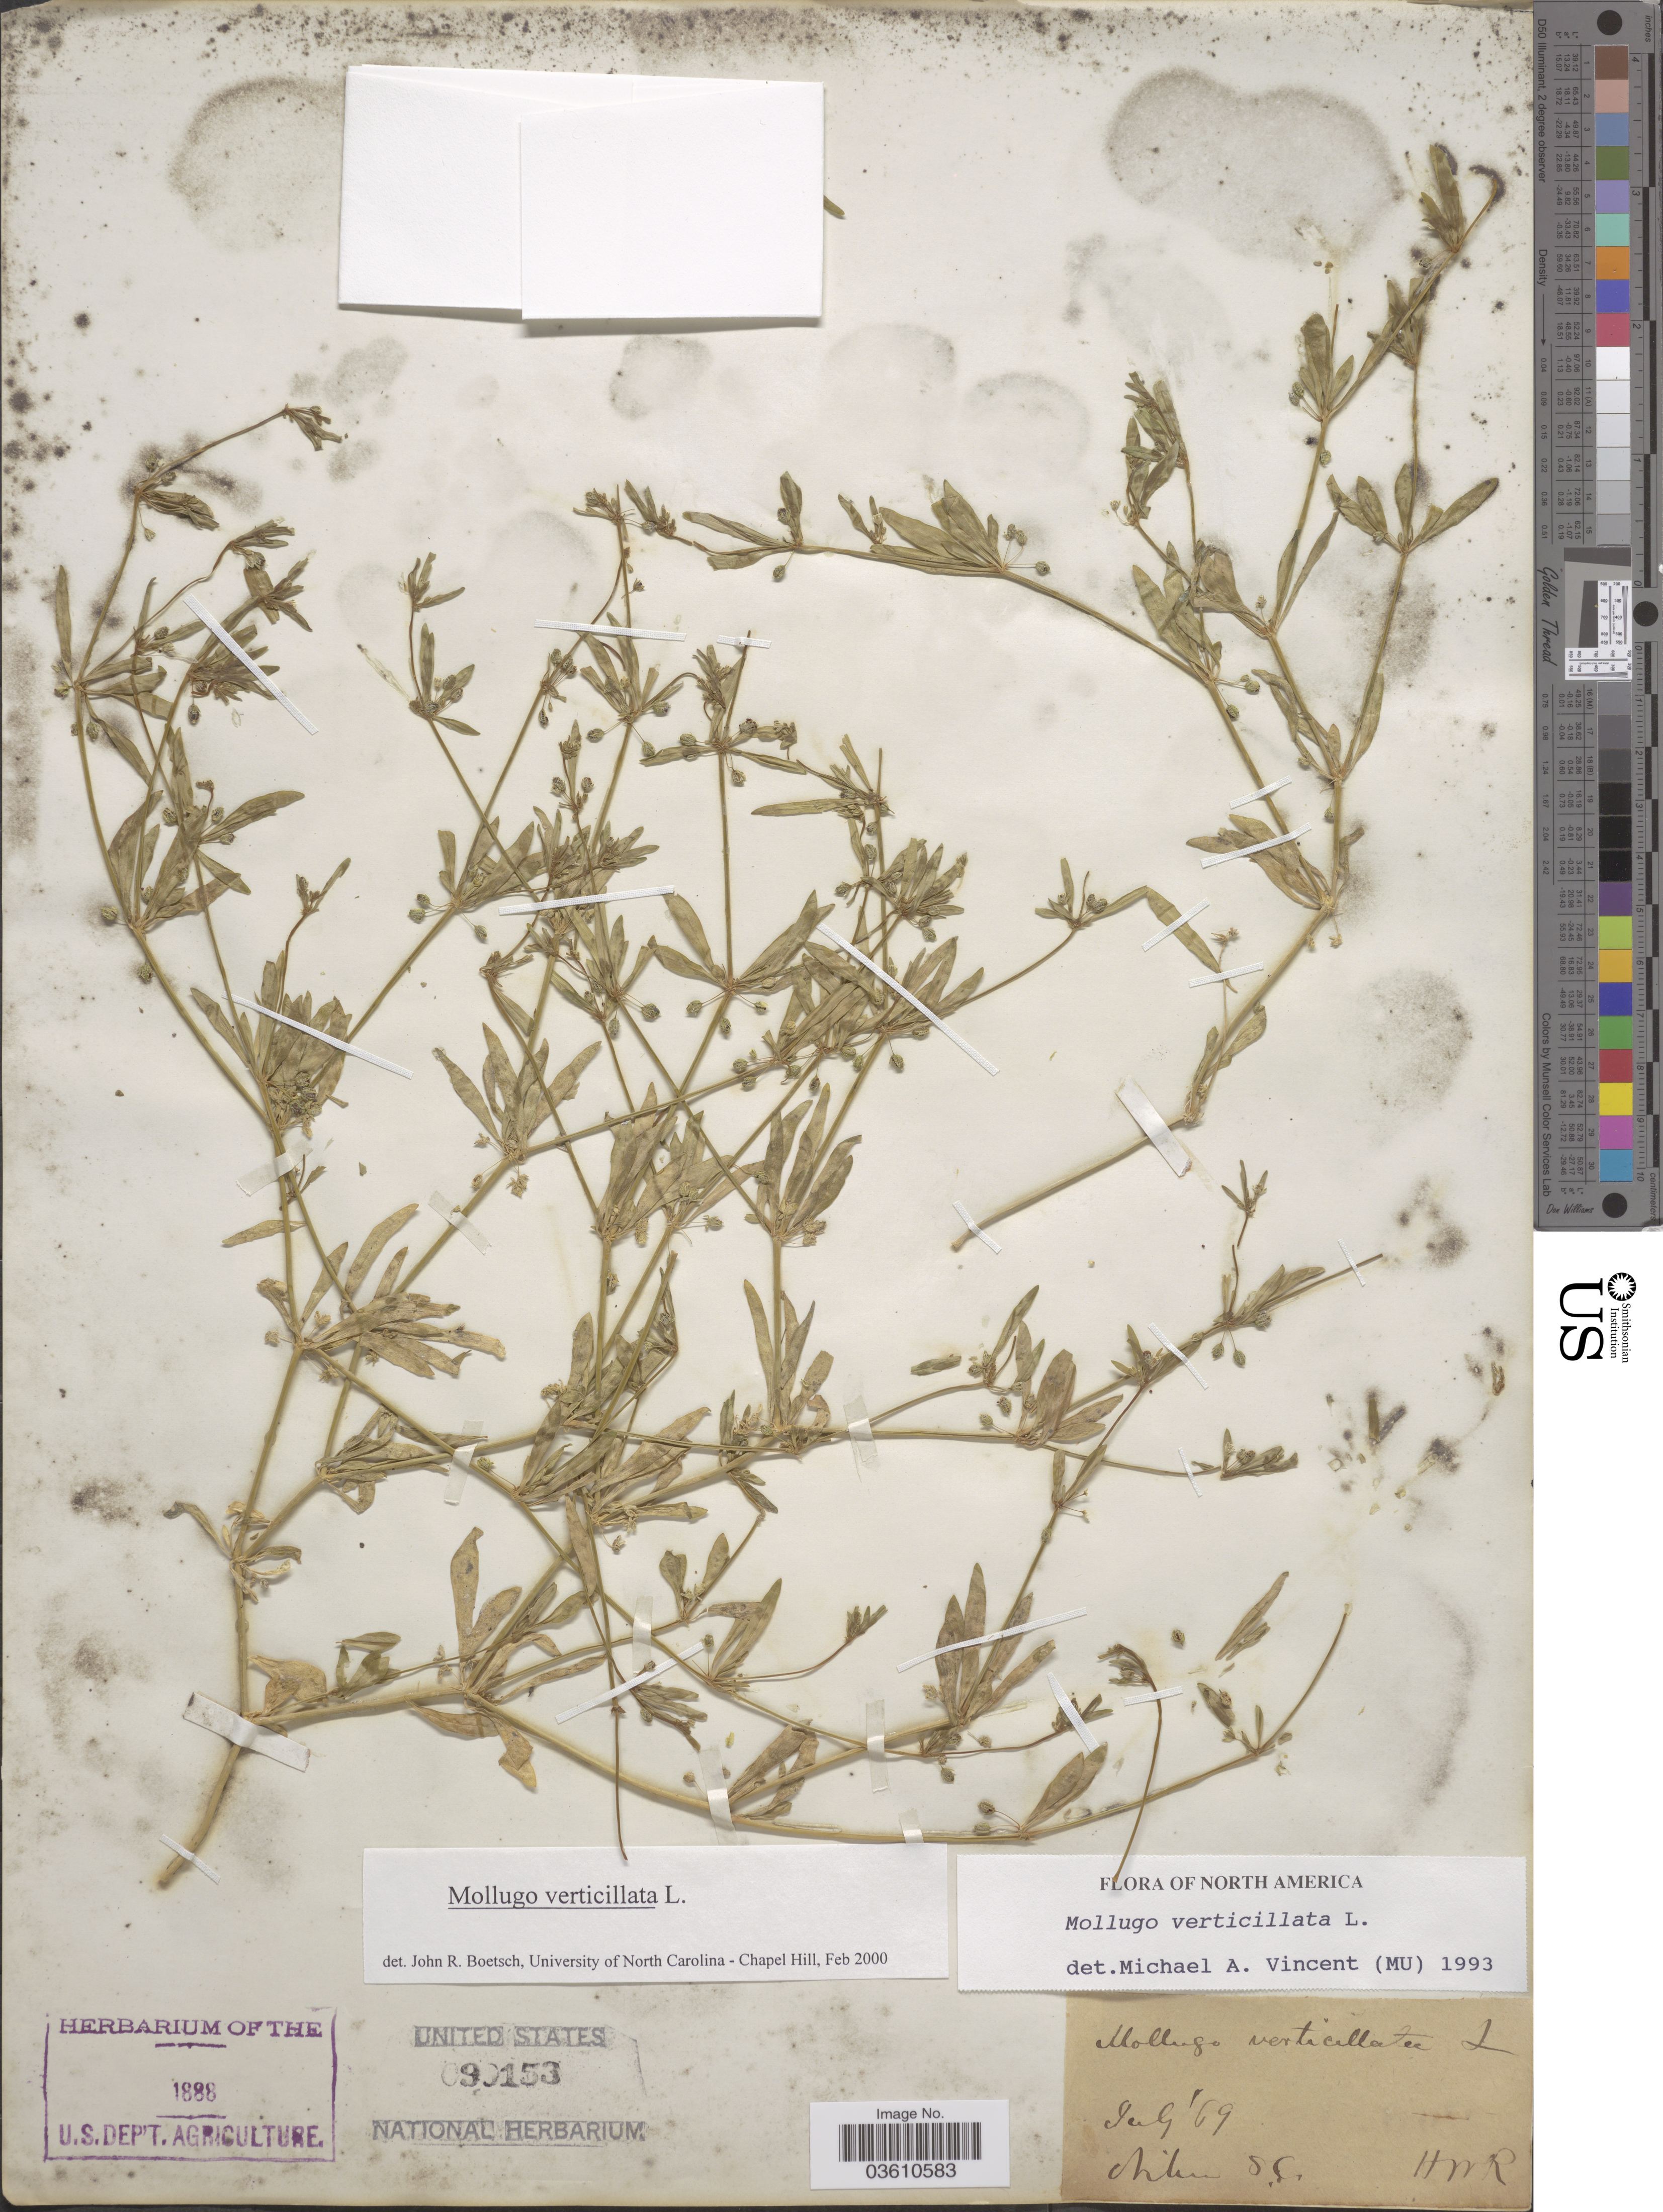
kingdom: Plantae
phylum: Tracheophyta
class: Magnoliopsida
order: Caryophyllales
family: Molluginaceae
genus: Mollugo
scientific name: Mollugo verticillata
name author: L.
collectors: H. W. R.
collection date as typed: Transcribed d/m/y: /7/69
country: United States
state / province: South Carolina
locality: Aiken.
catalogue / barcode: US 90153